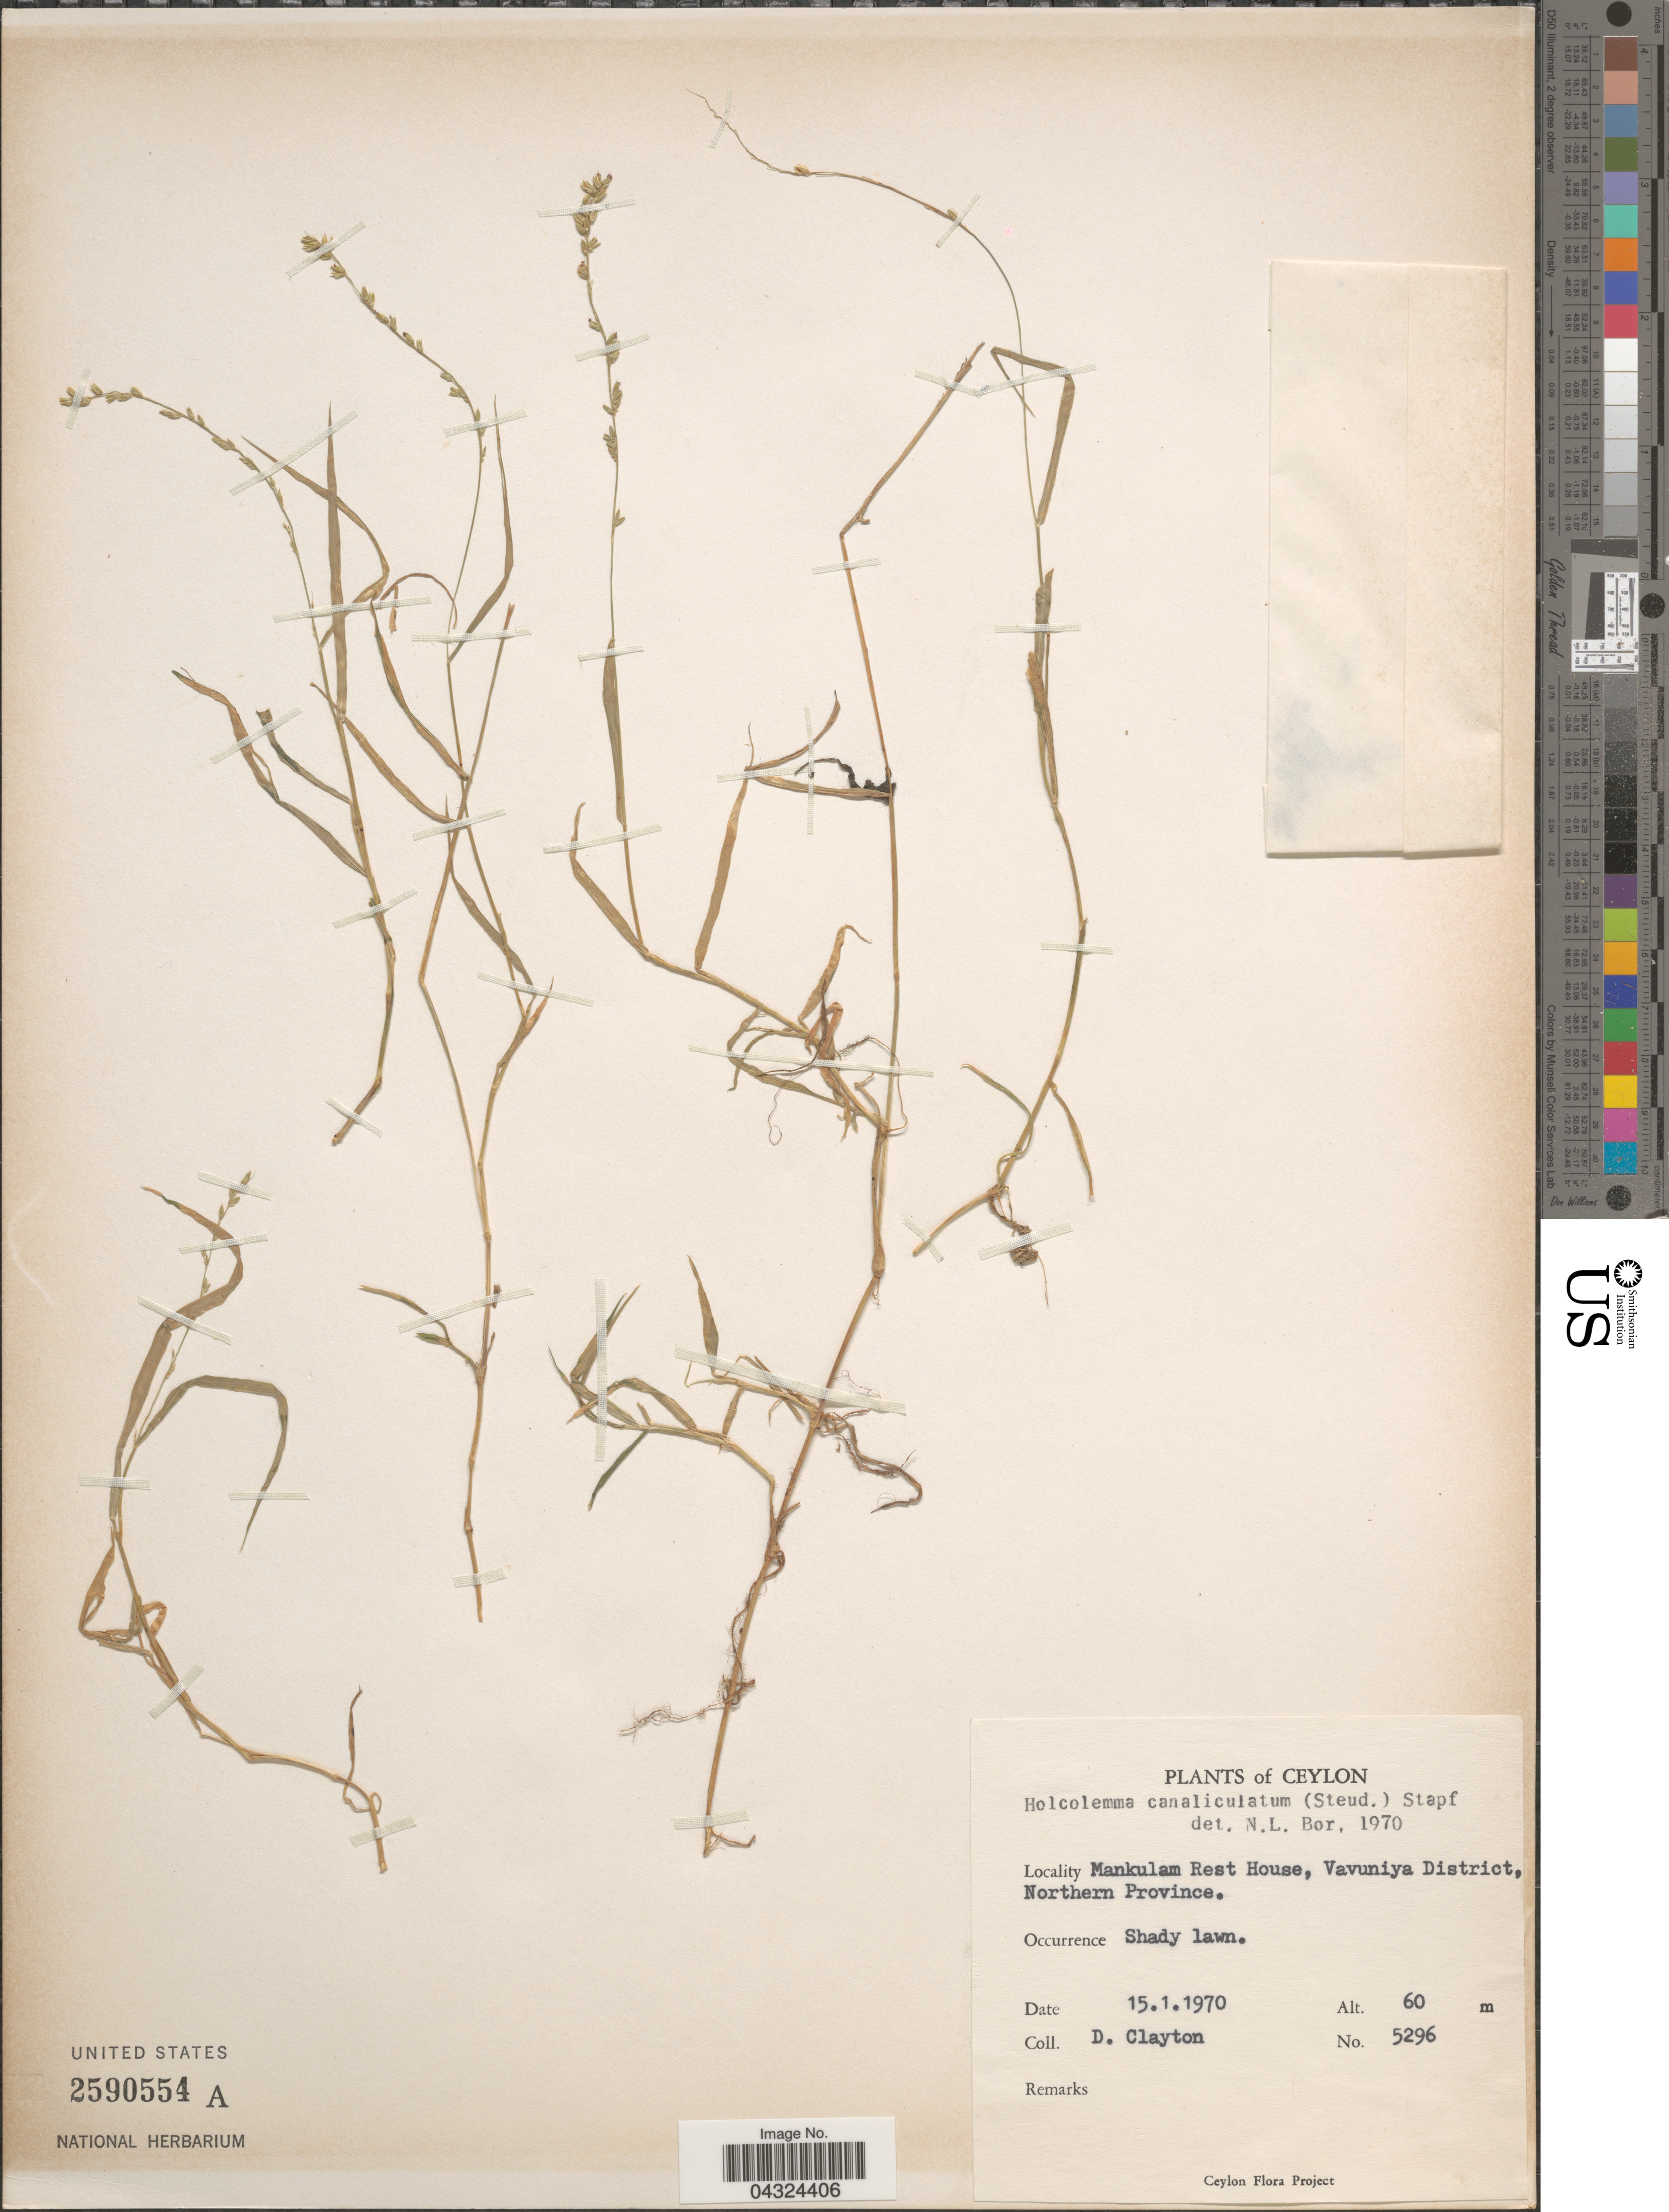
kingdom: Plantae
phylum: Tracheophyta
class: Liliopsida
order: Poales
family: Poaceae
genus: Holcolemma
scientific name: Holcolemma canaliculatum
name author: (Nees) Stapf & C. E. Hubb.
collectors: D. Clayton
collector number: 5296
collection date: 1970-01-15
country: Sri Lanka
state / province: Northern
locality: Ceylon. Mankulam Rest House, Vavuniya District.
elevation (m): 60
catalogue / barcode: US 2590554A